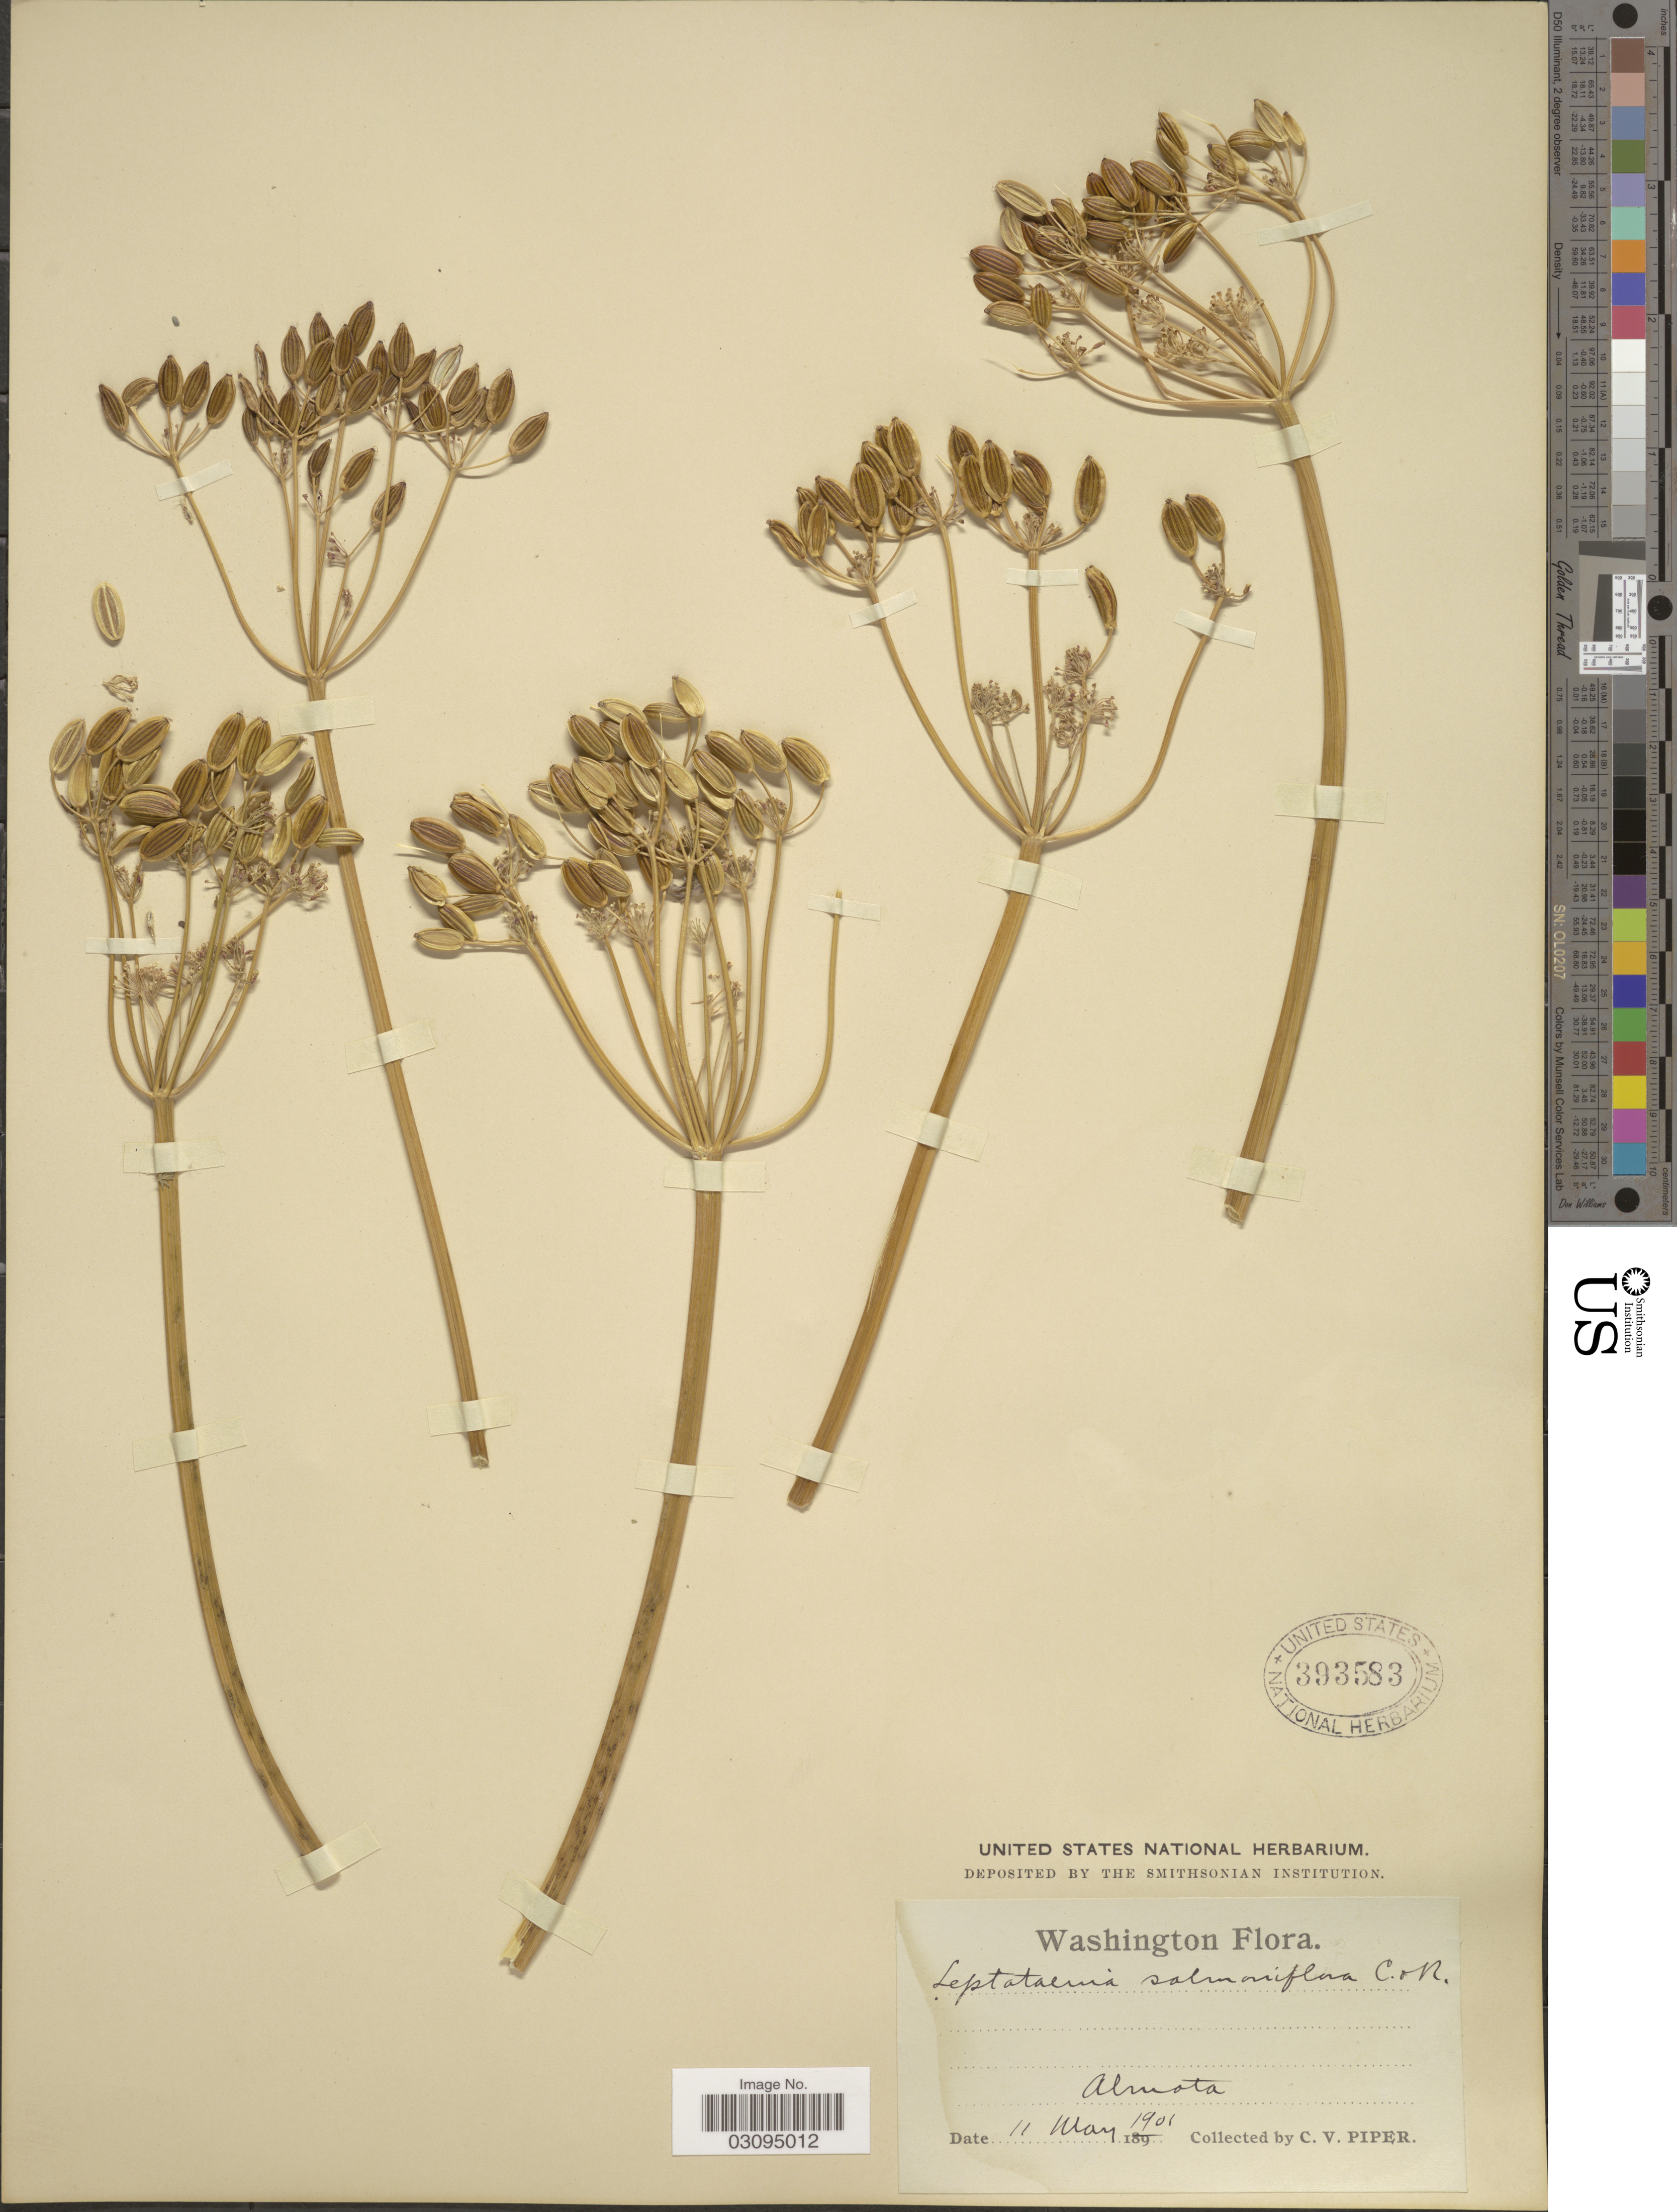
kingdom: Plantae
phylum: Tracheophyta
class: Magnoliopsida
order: Apiales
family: Apiaceae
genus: Lomatium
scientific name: Lomatium salmoniflorum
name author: (J.M. Coult. & Rose) Mathias & Constance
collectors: C. V. Piper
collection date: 1901-05-11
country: United States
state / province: Washington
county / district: Whitman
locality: Almota.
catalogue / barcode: US 393583